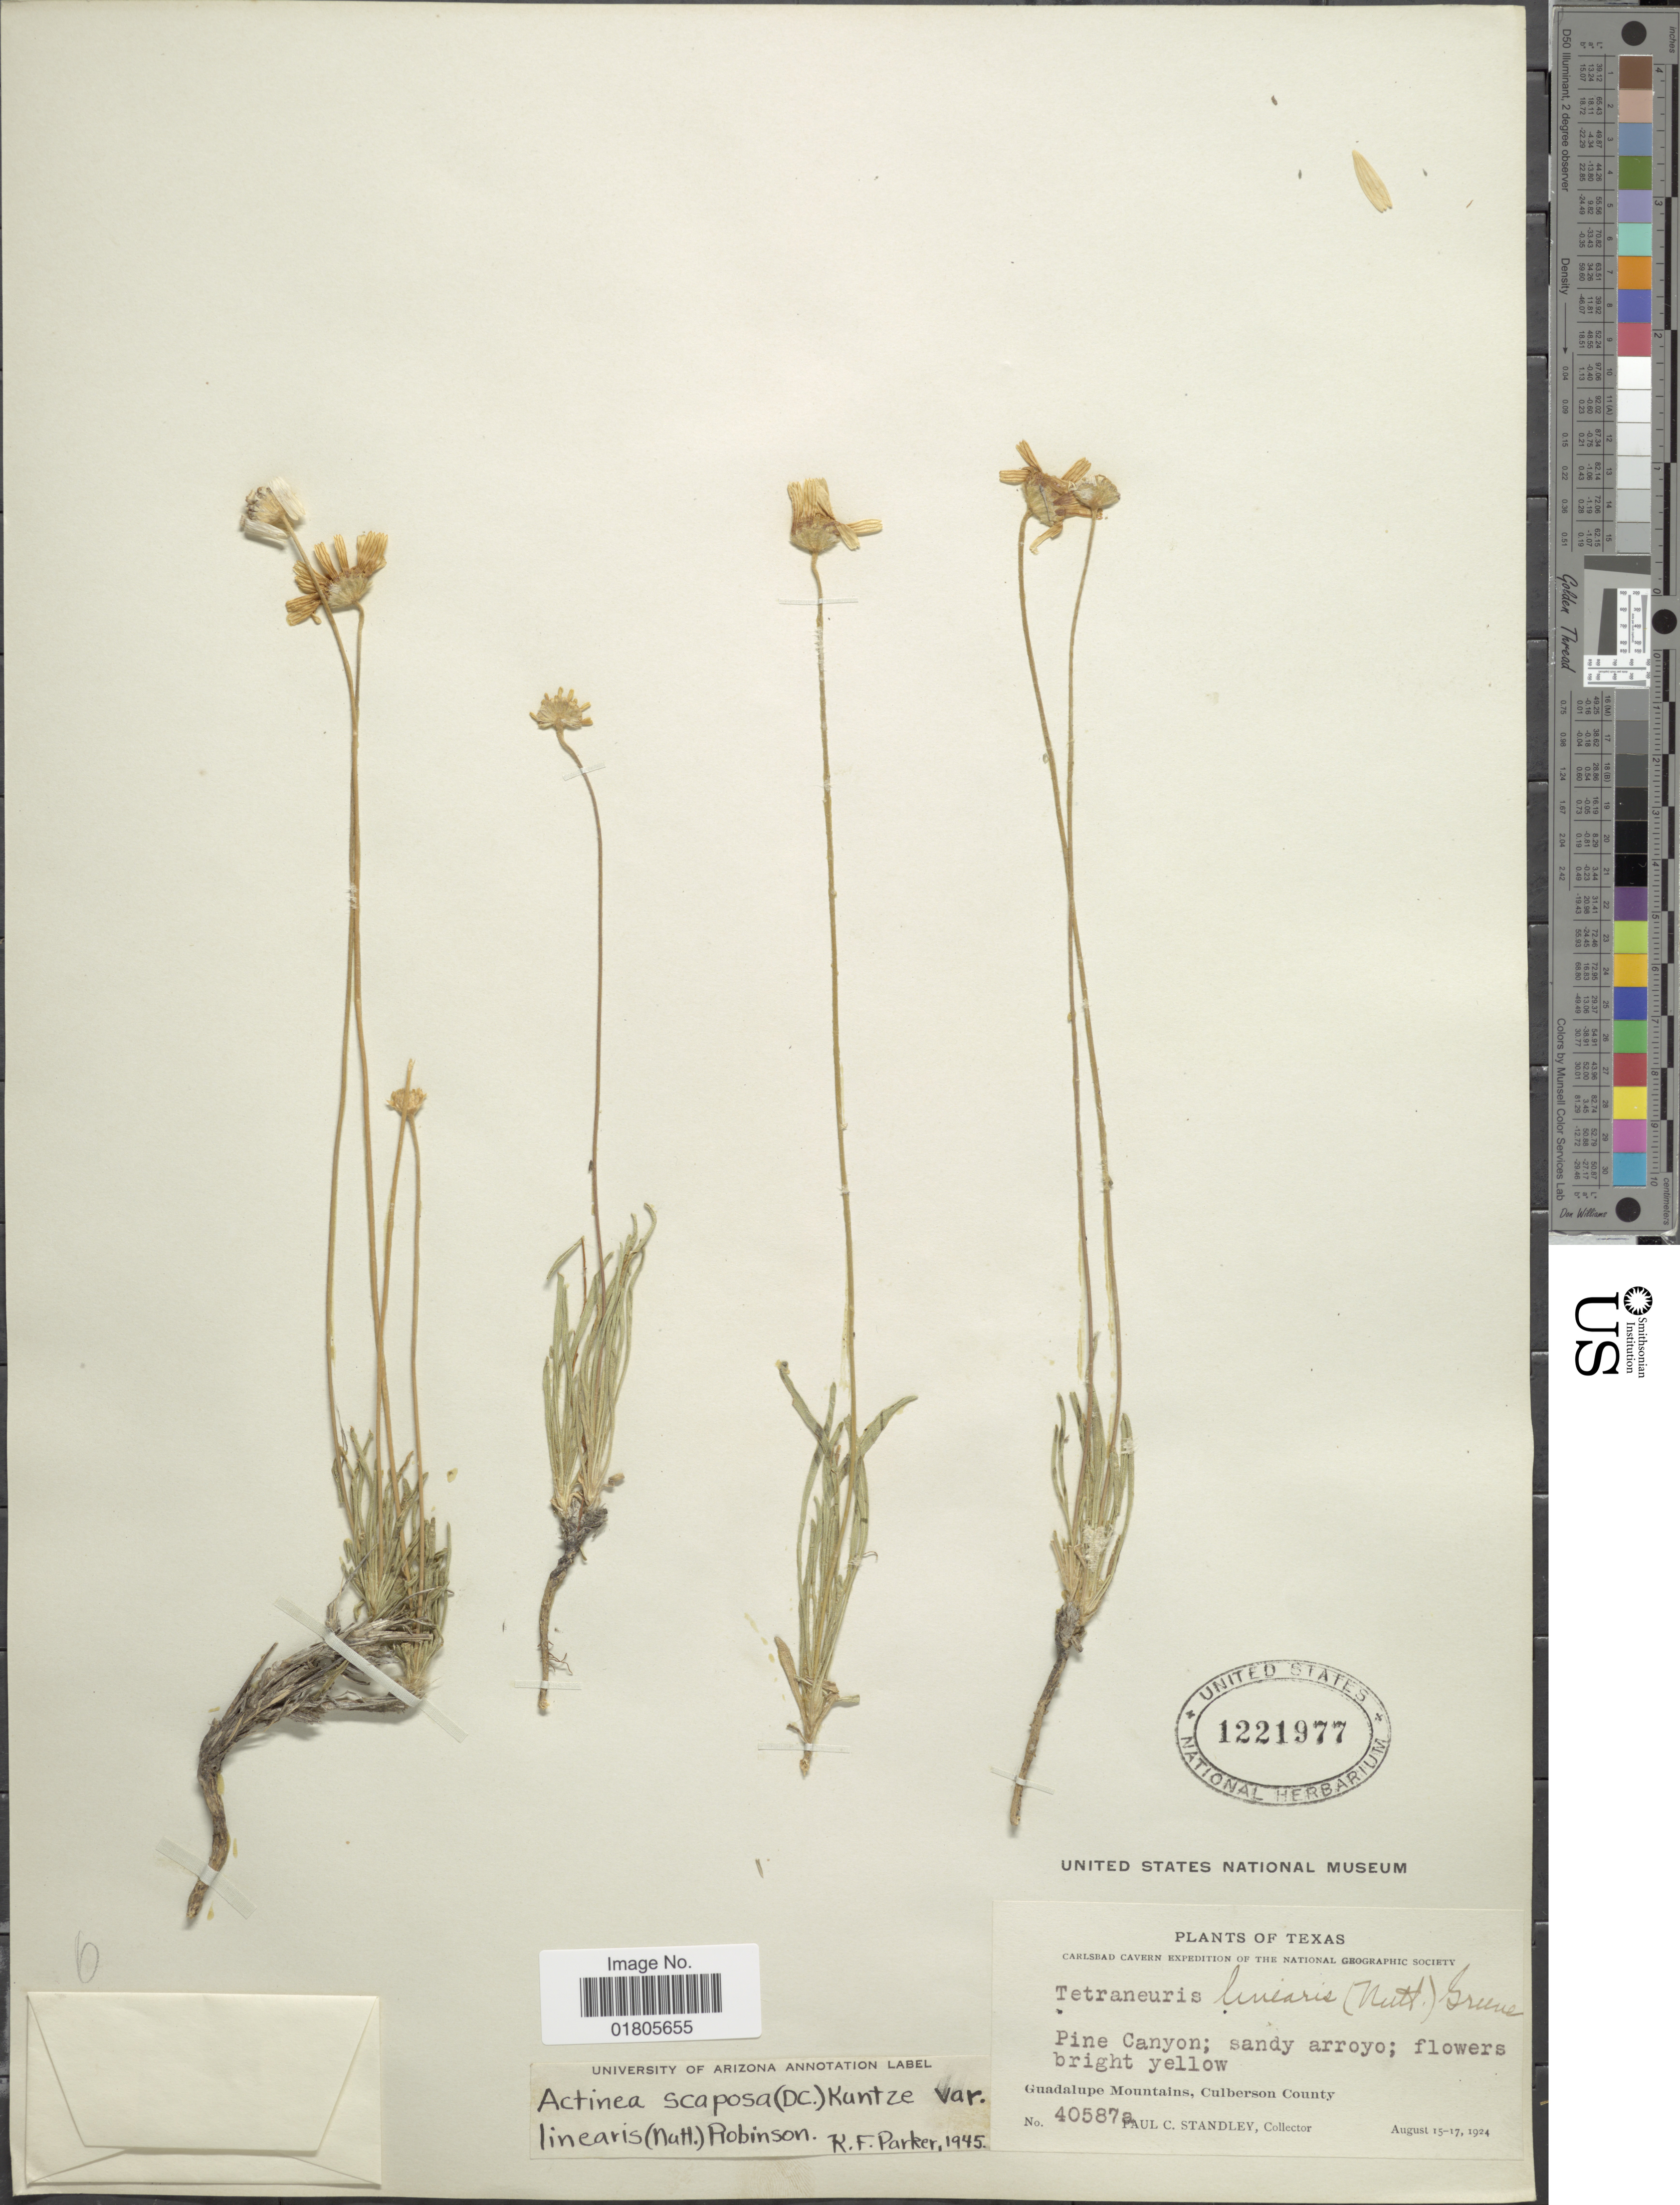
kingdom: Plantae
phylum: Tracheophyta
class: Magnoliopsida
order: Asterales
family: Asteraceae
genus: Actinea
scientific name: Actinea scaposa var. linearis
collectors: P. C. Standley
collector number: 40587a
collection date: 1924-08-15/1924-08-17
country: United States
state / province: Texas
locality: Guadalupe Mountains, Culberson County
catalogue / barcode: US 1221977